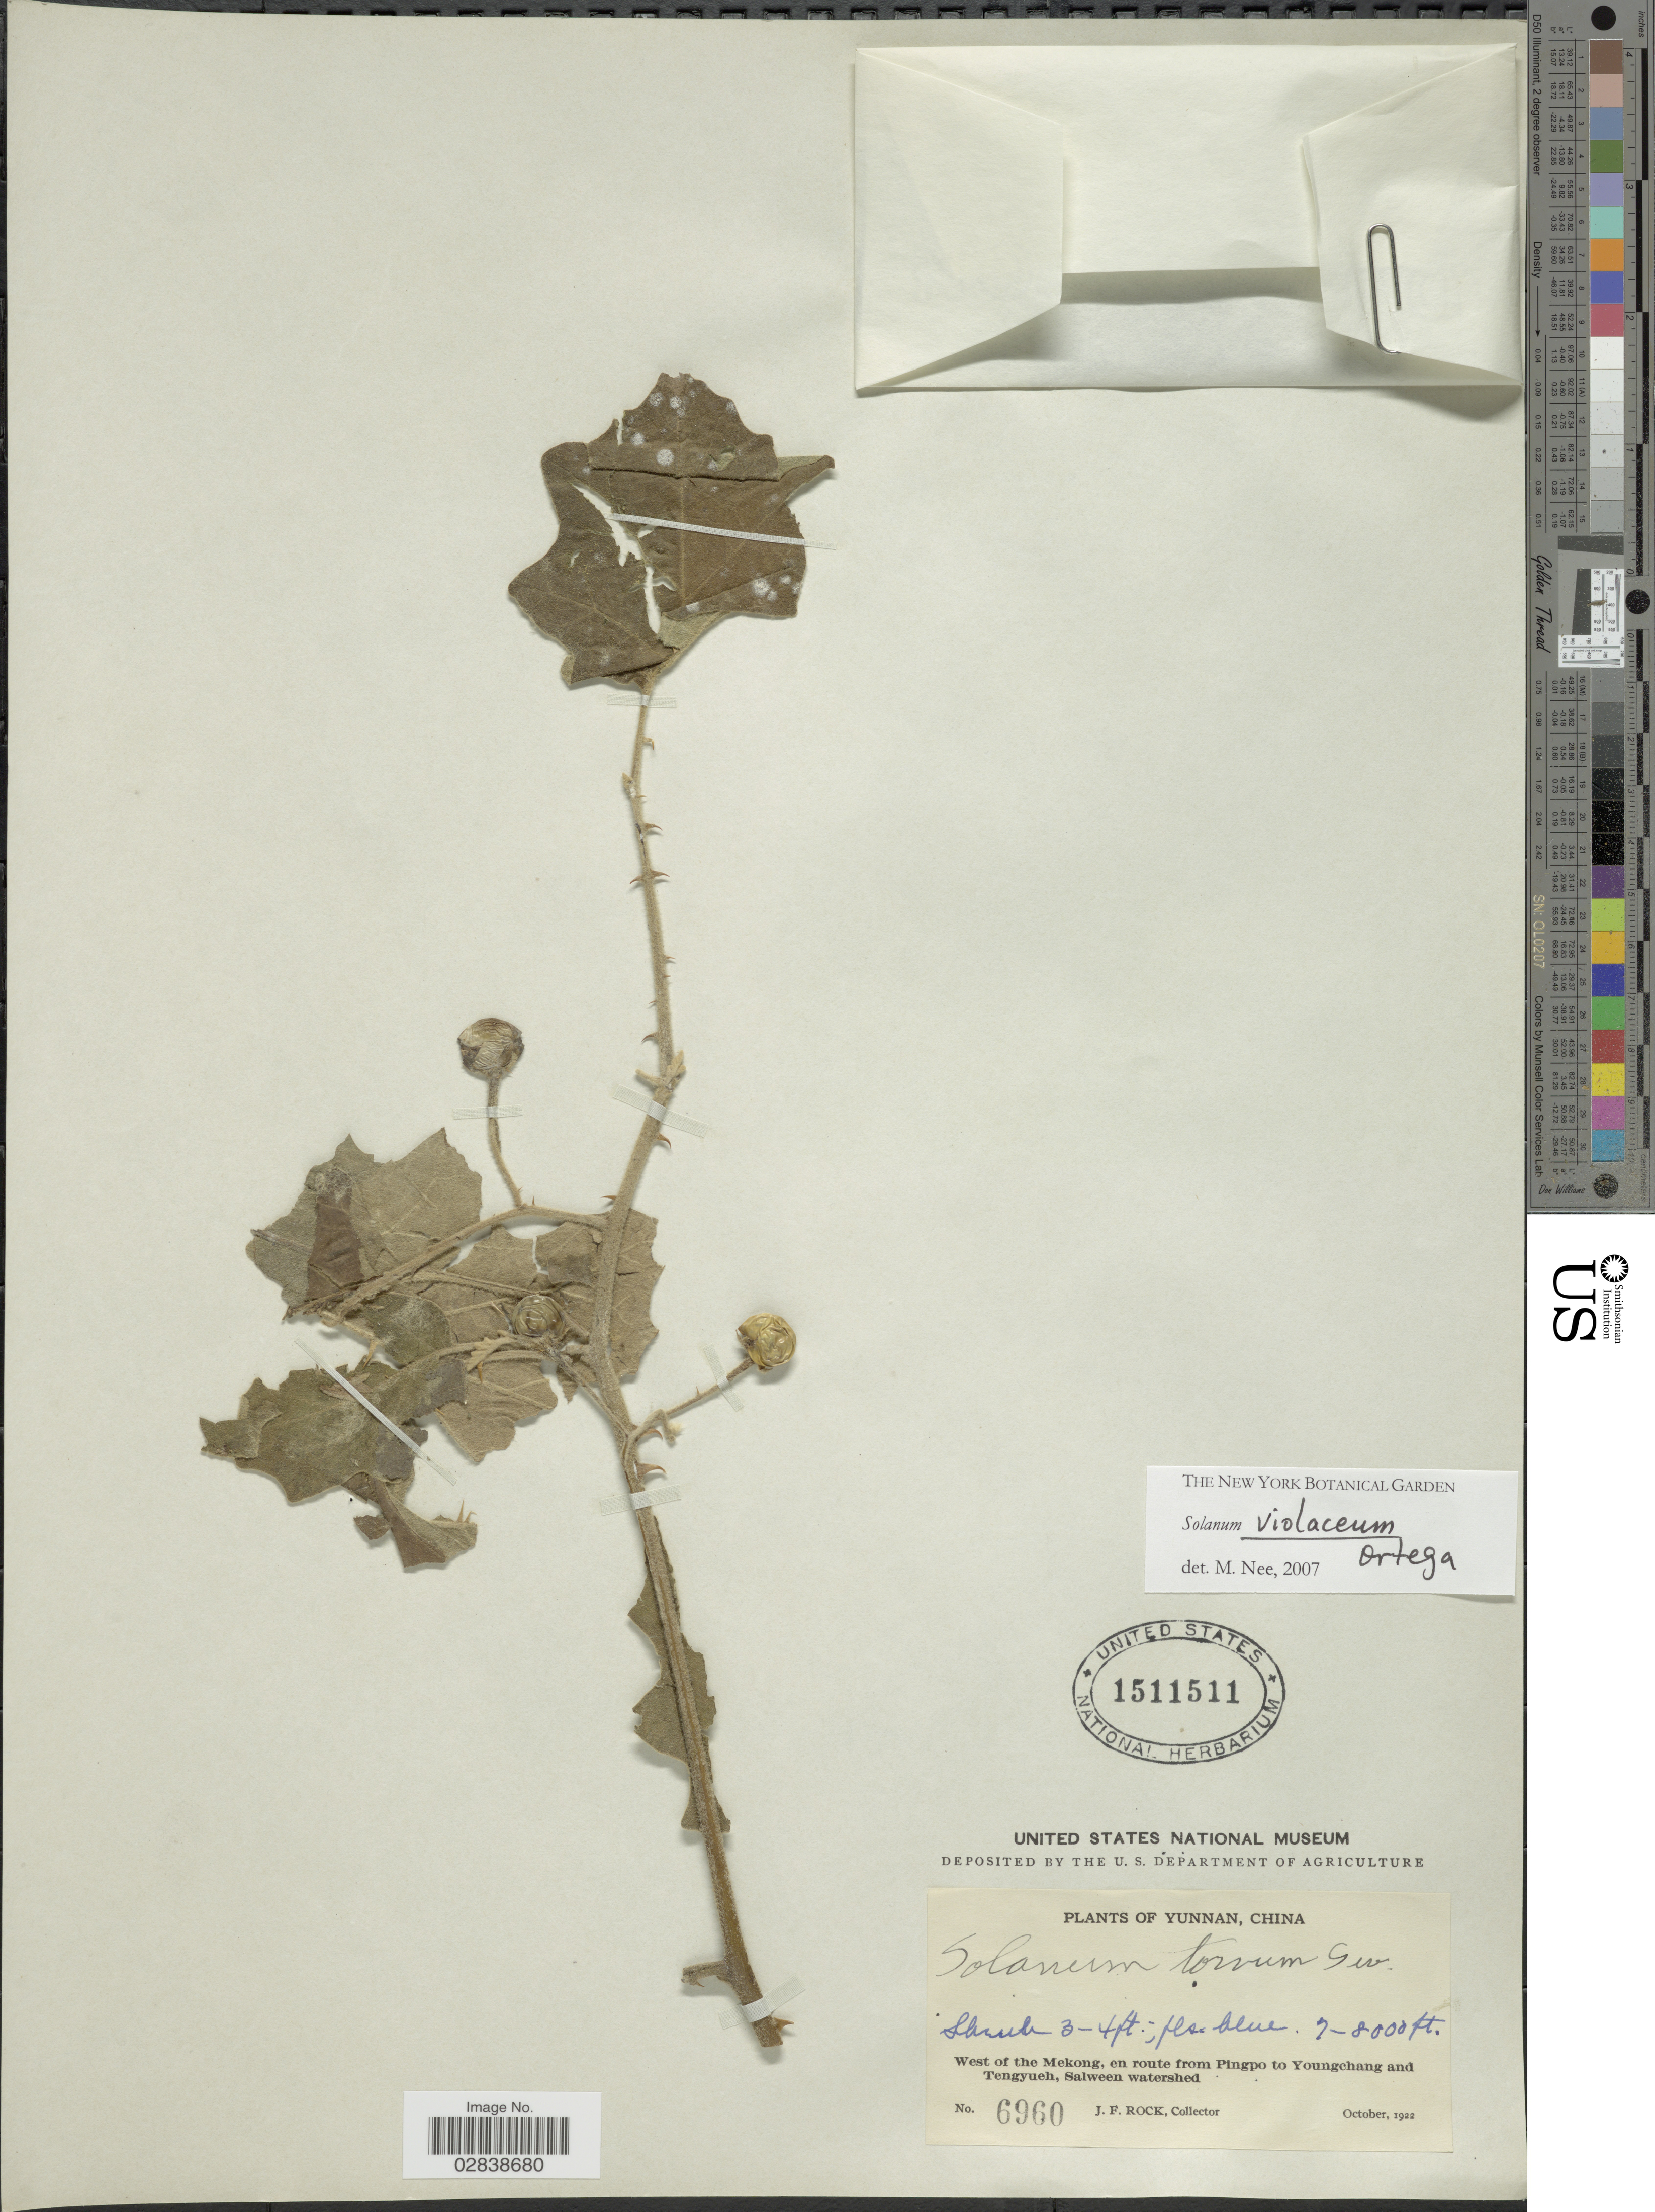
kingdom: Plantae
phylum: Tracheophyta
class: Magnoliopsida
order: Solanales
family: Solanaceae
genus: Solanum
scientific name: Solanum violaceum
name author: Ortega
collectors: J. Rock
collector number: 6960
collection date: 1922-10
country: China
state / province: Yunnan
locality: West of Mekong, en route from Pingpo to Youngchang and Tengyueh, Salween watershed.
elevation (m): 2134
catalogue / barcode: US 1511511